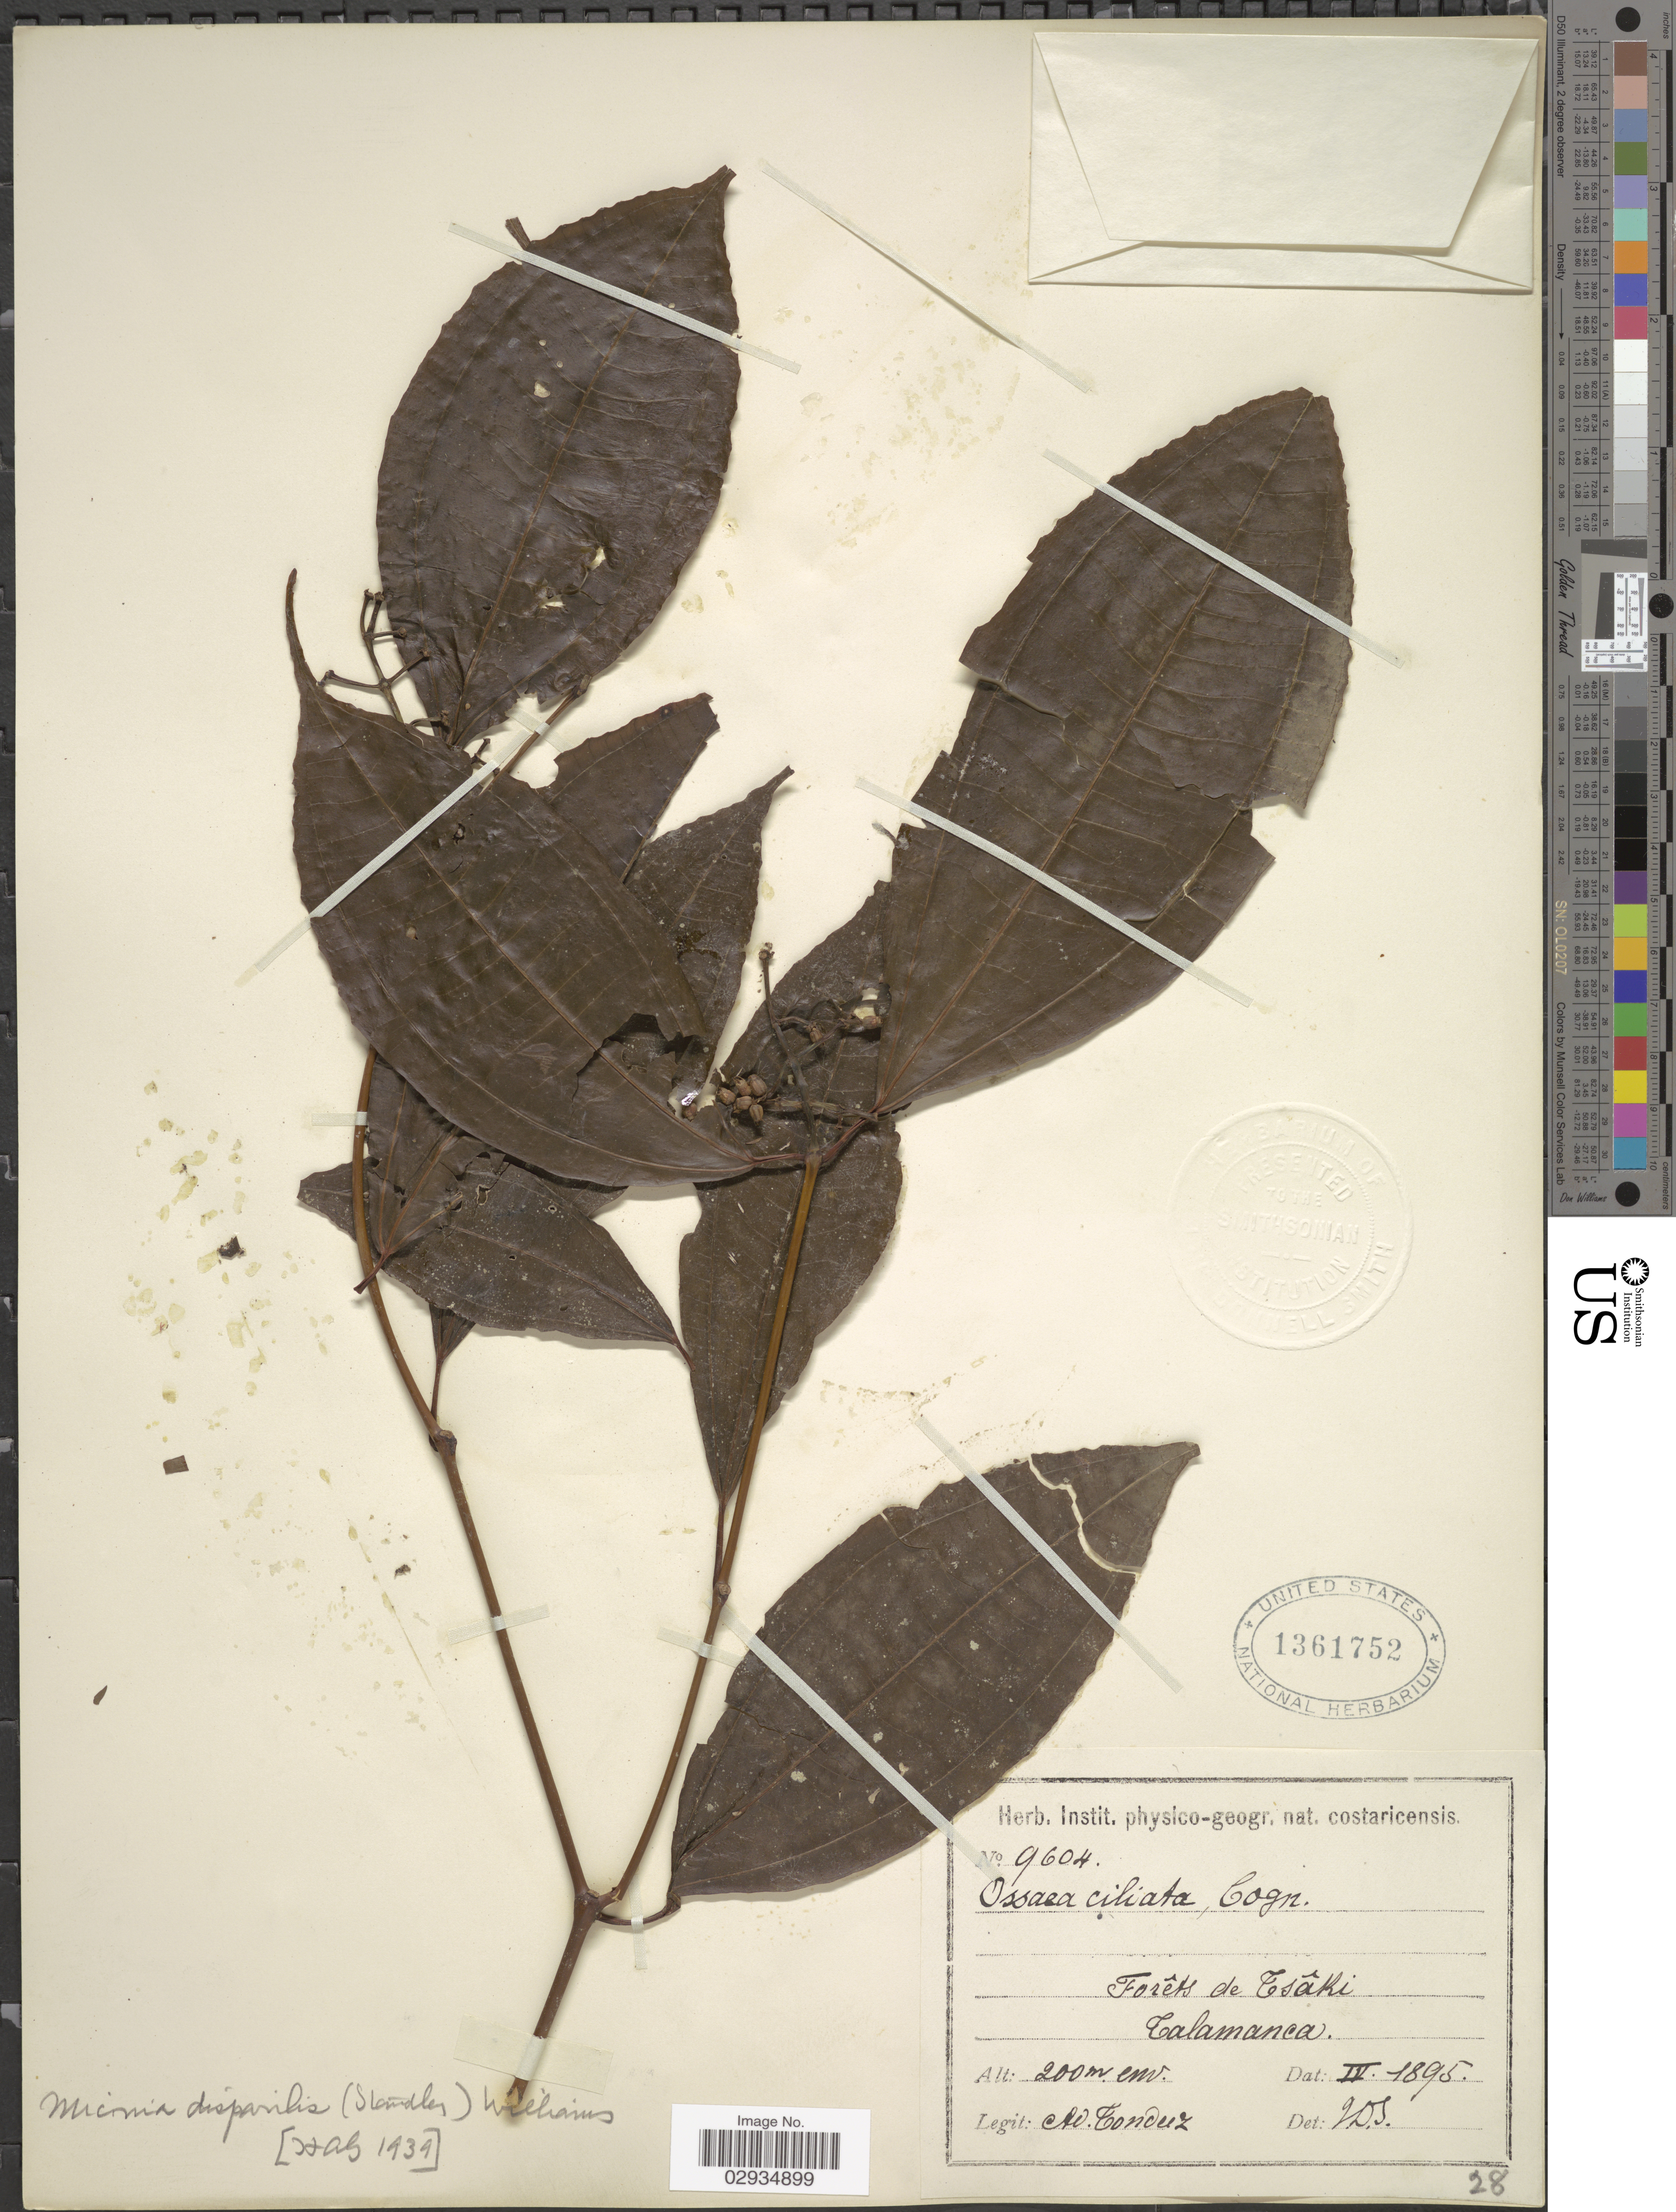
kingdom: Plantae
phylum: Tracheophyta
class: Magnoliopsida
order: Myrtales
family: Melastomataceae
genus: Miconia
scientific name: Miconia lateriflora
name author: Cogn.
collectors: A. Tonduz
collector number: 9604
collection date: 1895-04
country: Costa Rica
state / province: Limón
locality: Forêts de Tsâki. Talamanca.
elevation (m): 200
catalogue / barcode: US 1361752